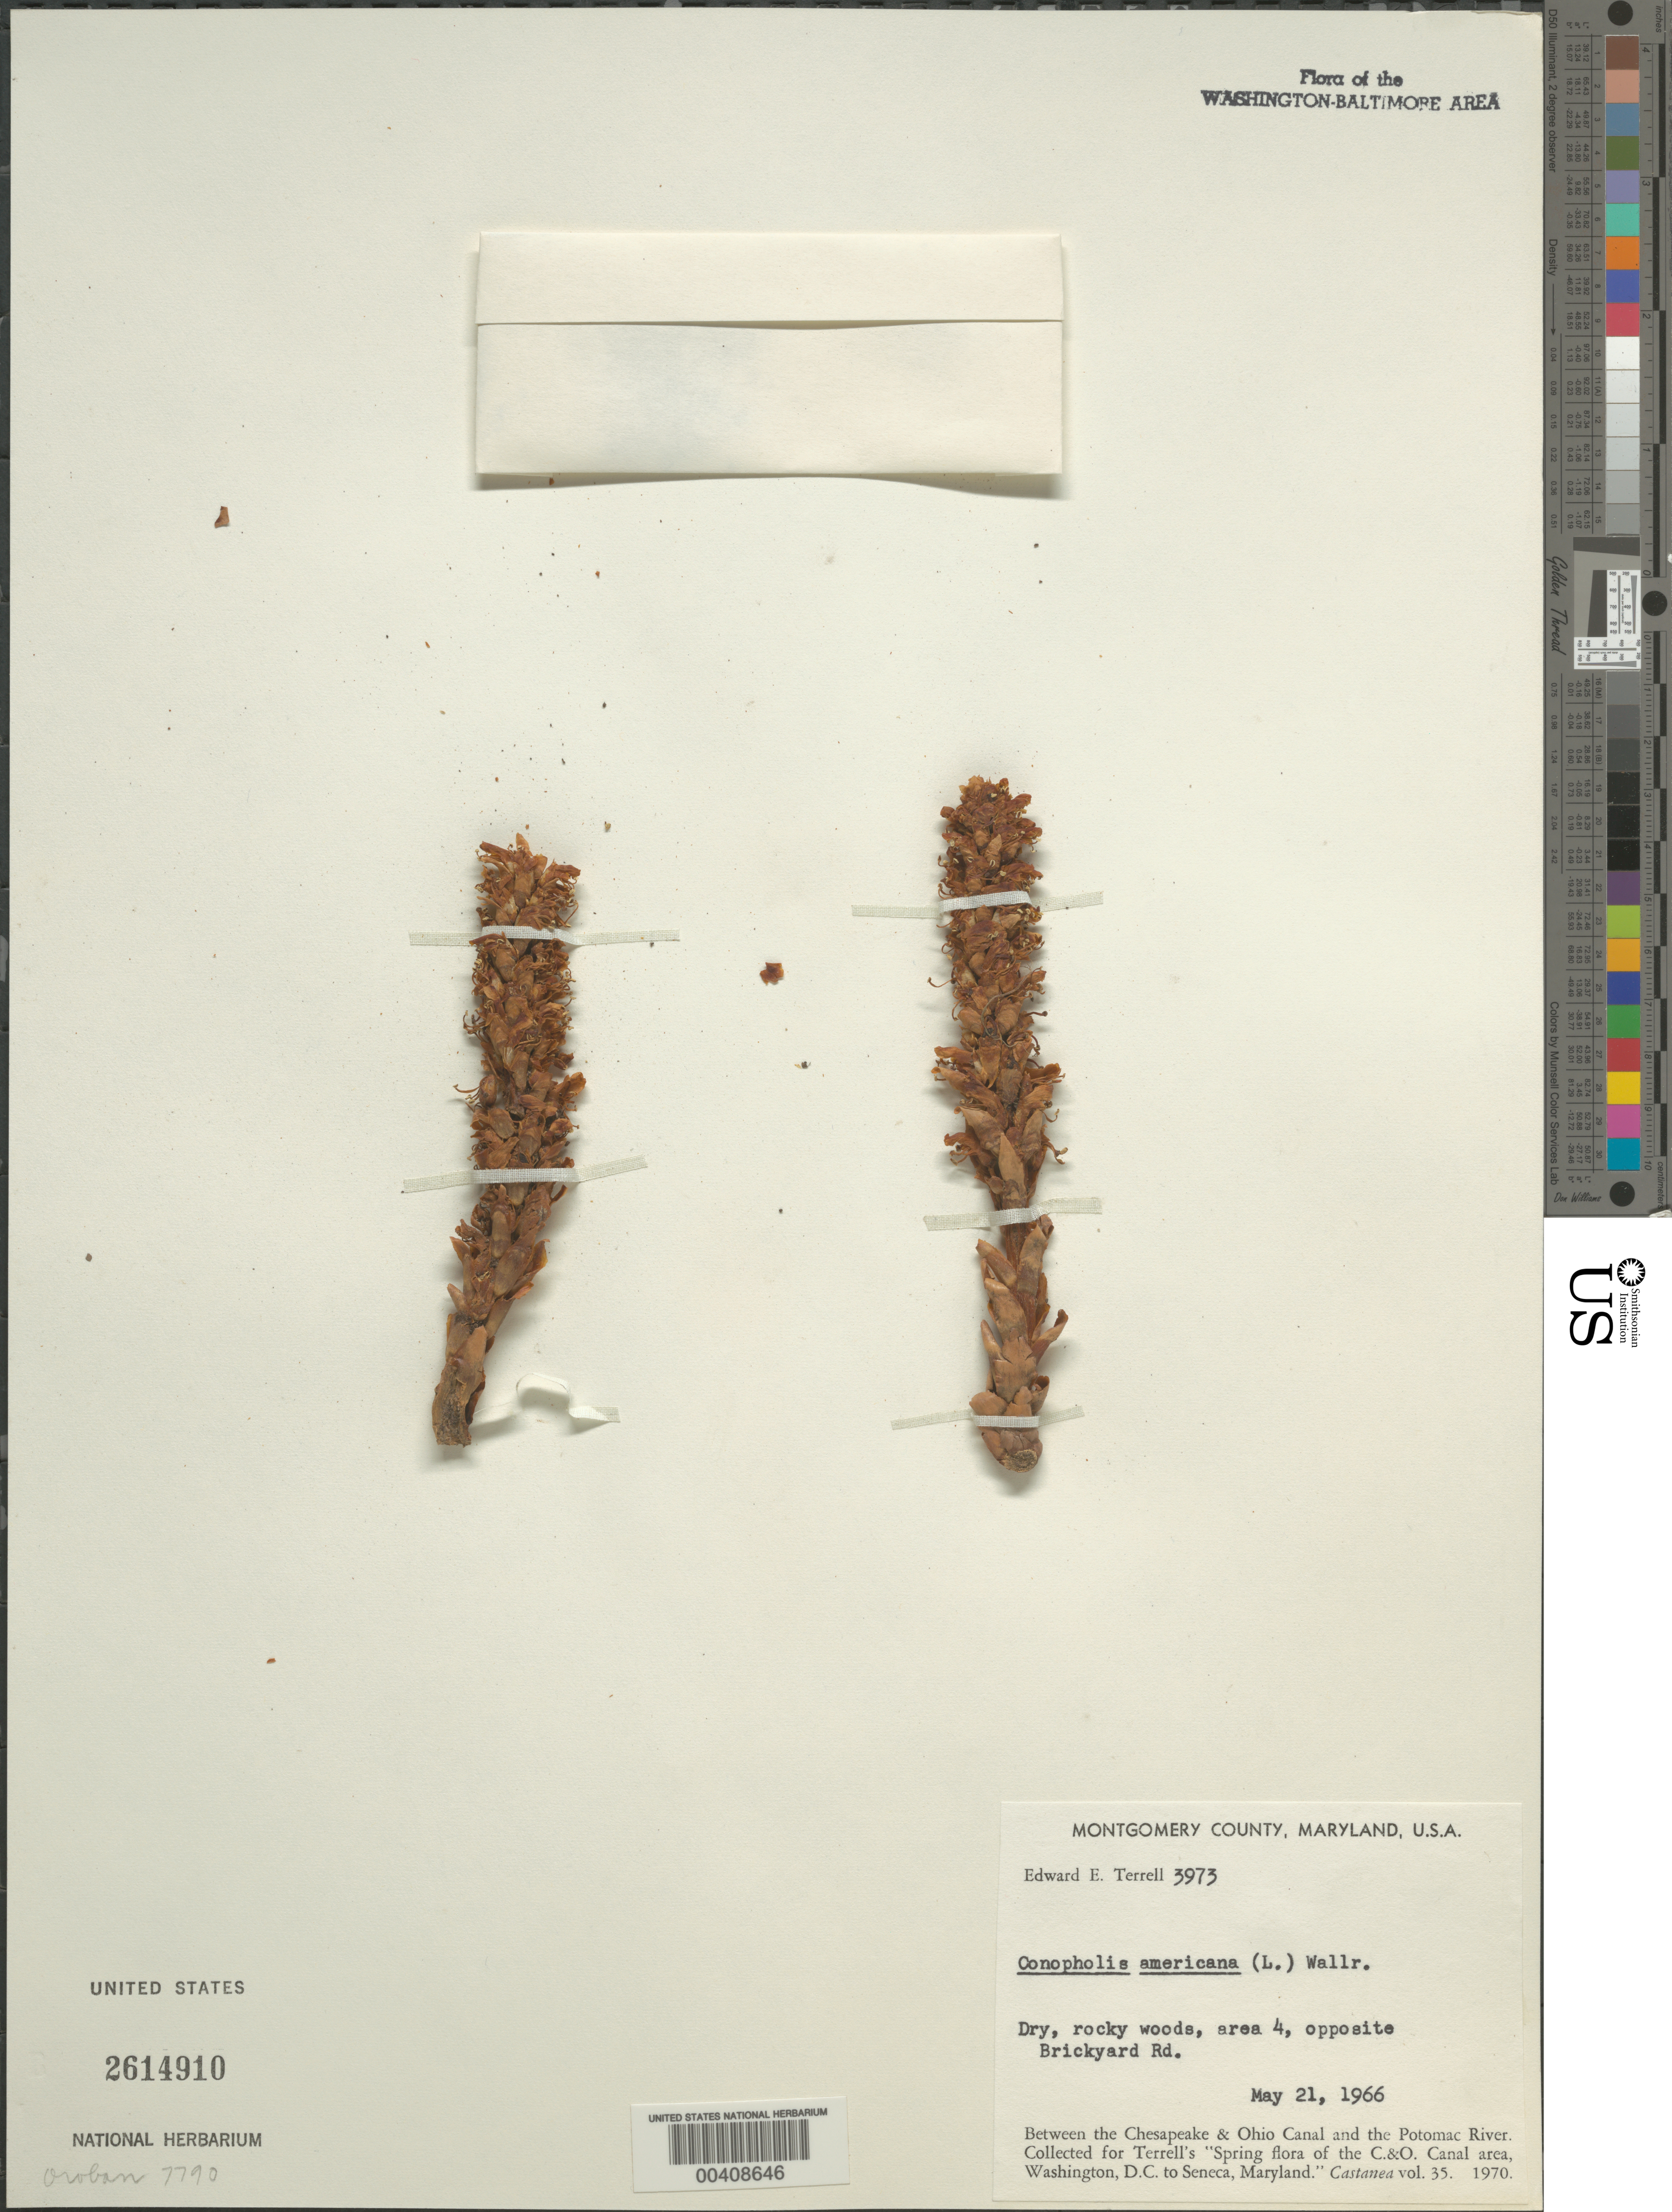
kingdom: Plantae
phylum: Tracheophyta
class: Magnoliopsida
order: Lamiales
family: Orobanchaceae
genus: Conopholis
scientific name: Conopholis americana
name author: (L. f.) Wallr.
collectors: E. E. Terrell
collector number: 3973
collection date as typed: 21 May 1966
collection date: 1966-05-21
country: United States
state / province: Maryland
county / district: Montgomery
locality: Area 4 of C. & O. Canal area, opposite Brickyard Rd. C. & O. Canal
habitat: Dry rocky woods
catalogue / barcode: US 2614910